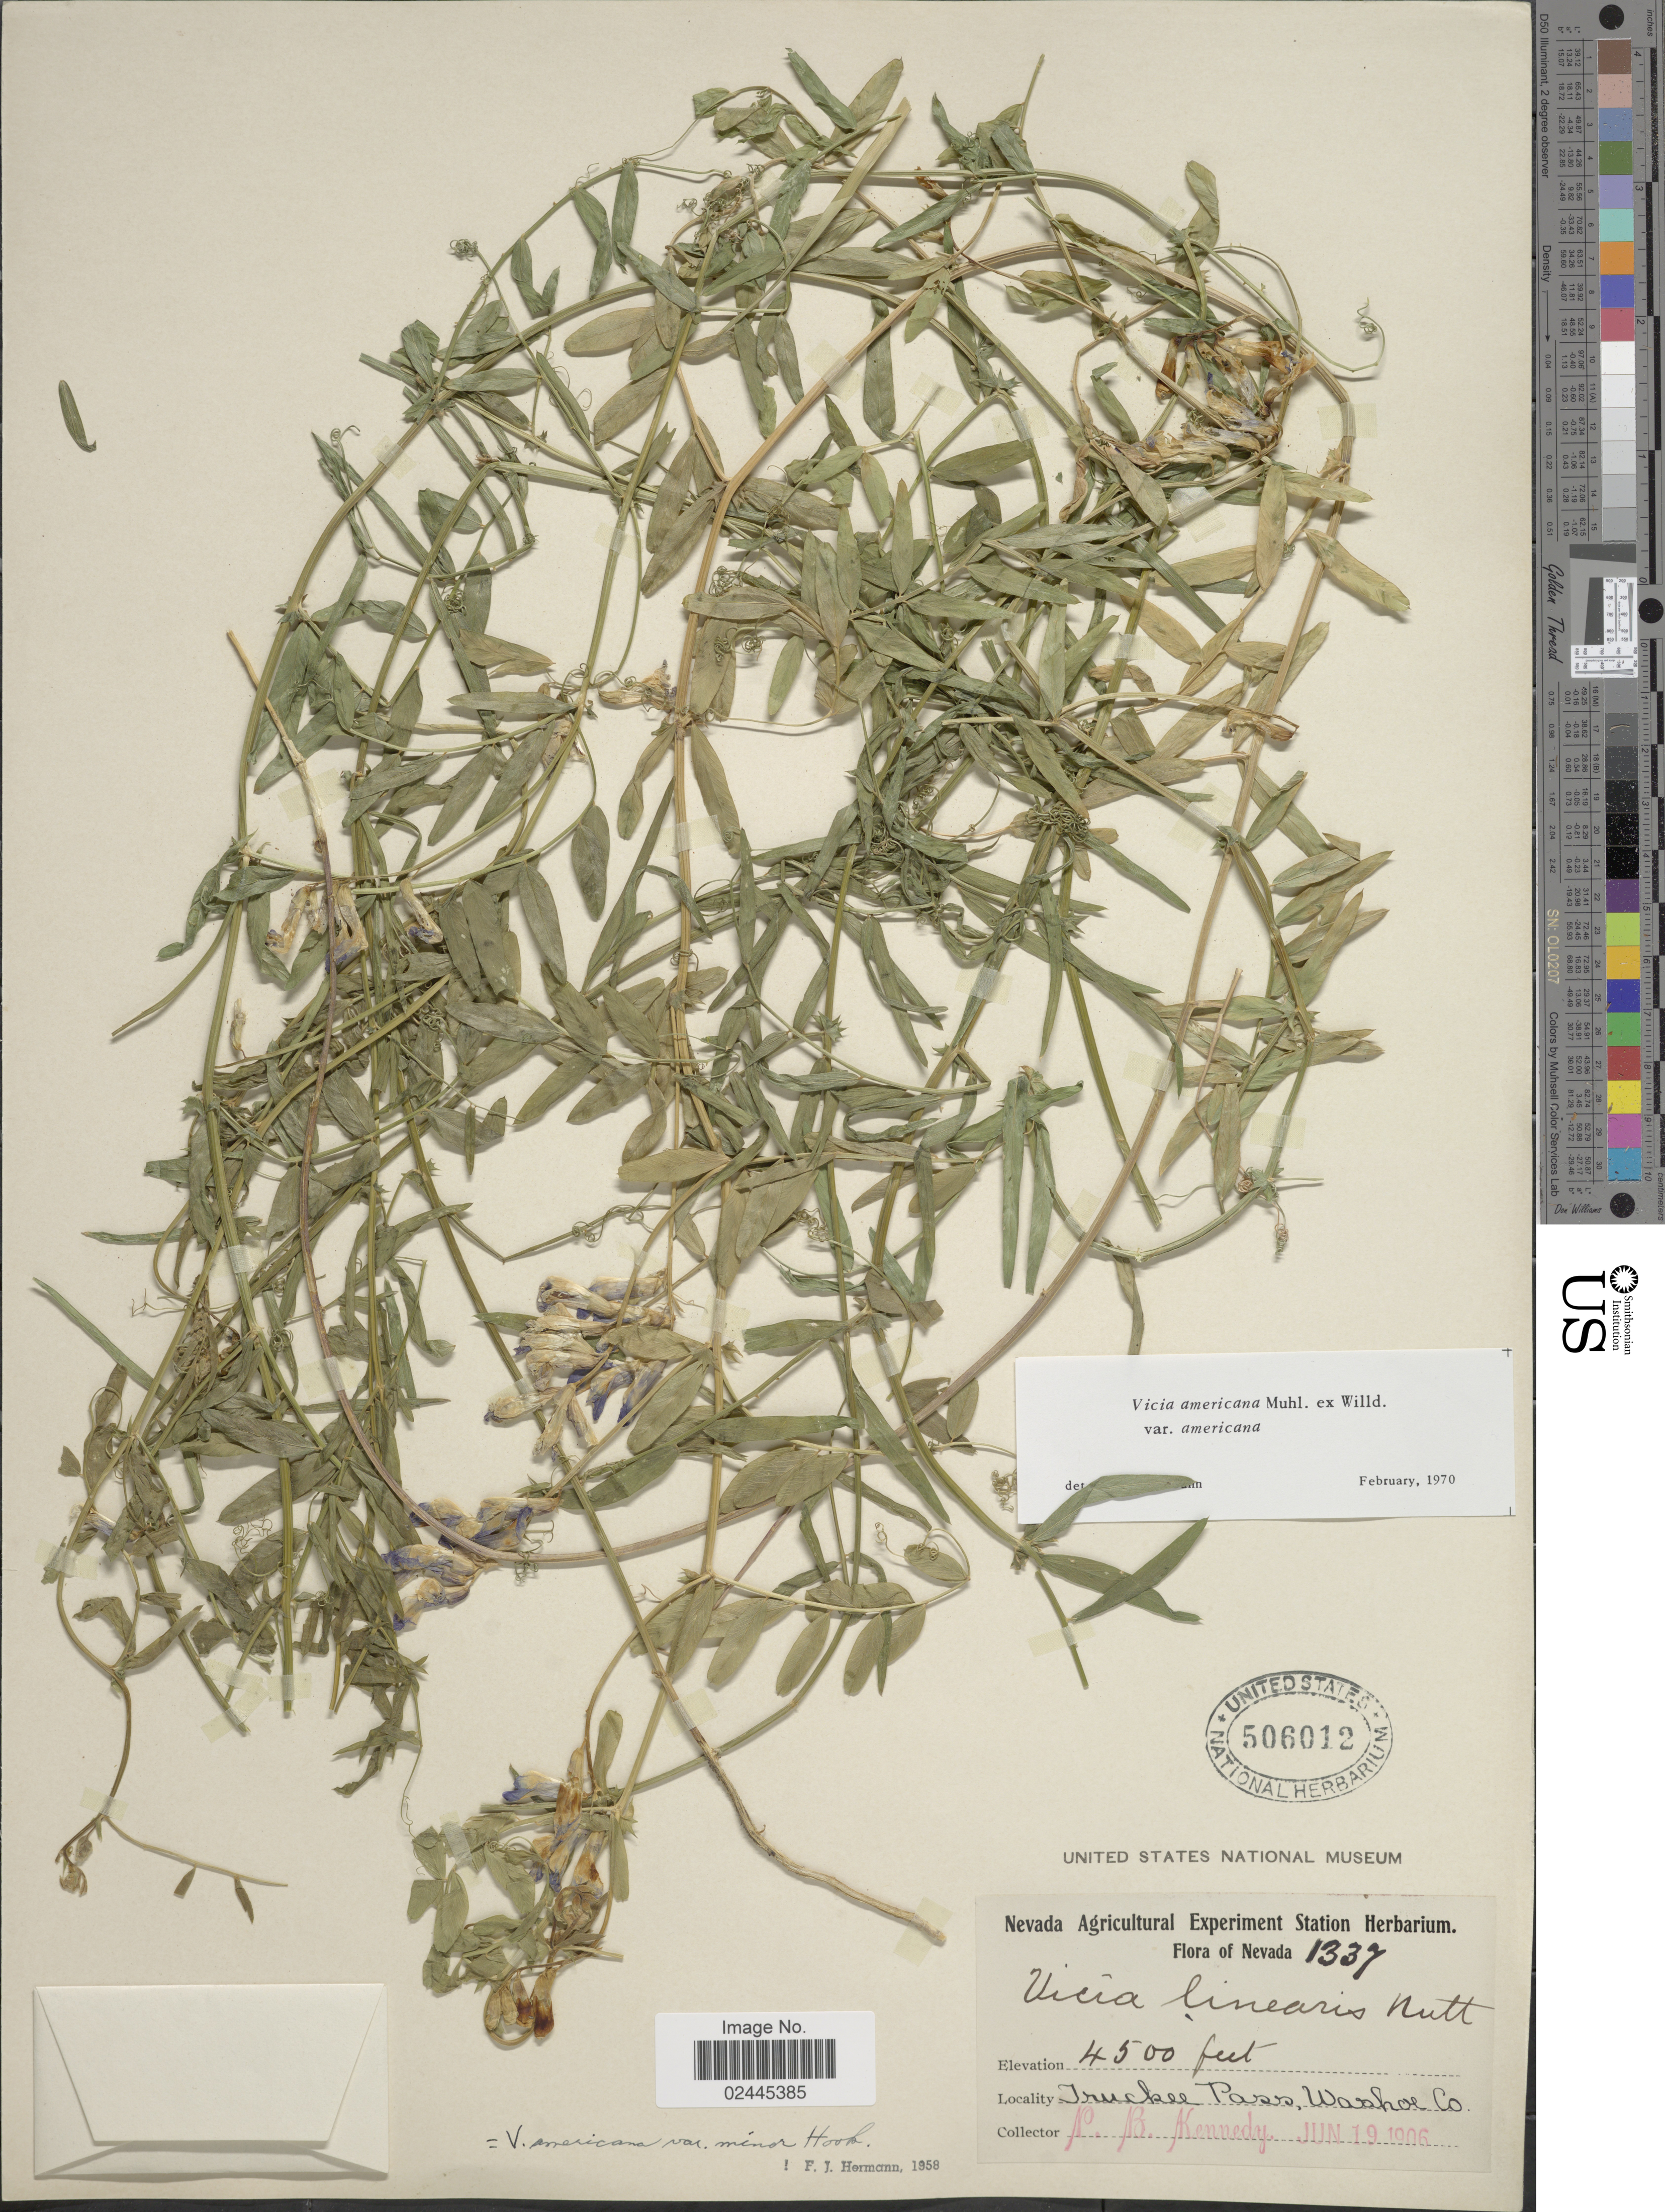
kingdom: Plantae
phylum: Tracheophyta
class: Magnoliopsida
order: Fabales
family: Fabaceae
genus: Vicia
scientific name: Vicia americana var. americana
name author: Muhl. ex Willd.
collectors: P. B. Kennedy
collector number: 1337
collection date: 1906-06-19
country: United States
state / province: Nevada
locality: Truckee Pass, Washoe Co.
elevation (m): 1372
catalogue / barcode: US 506012